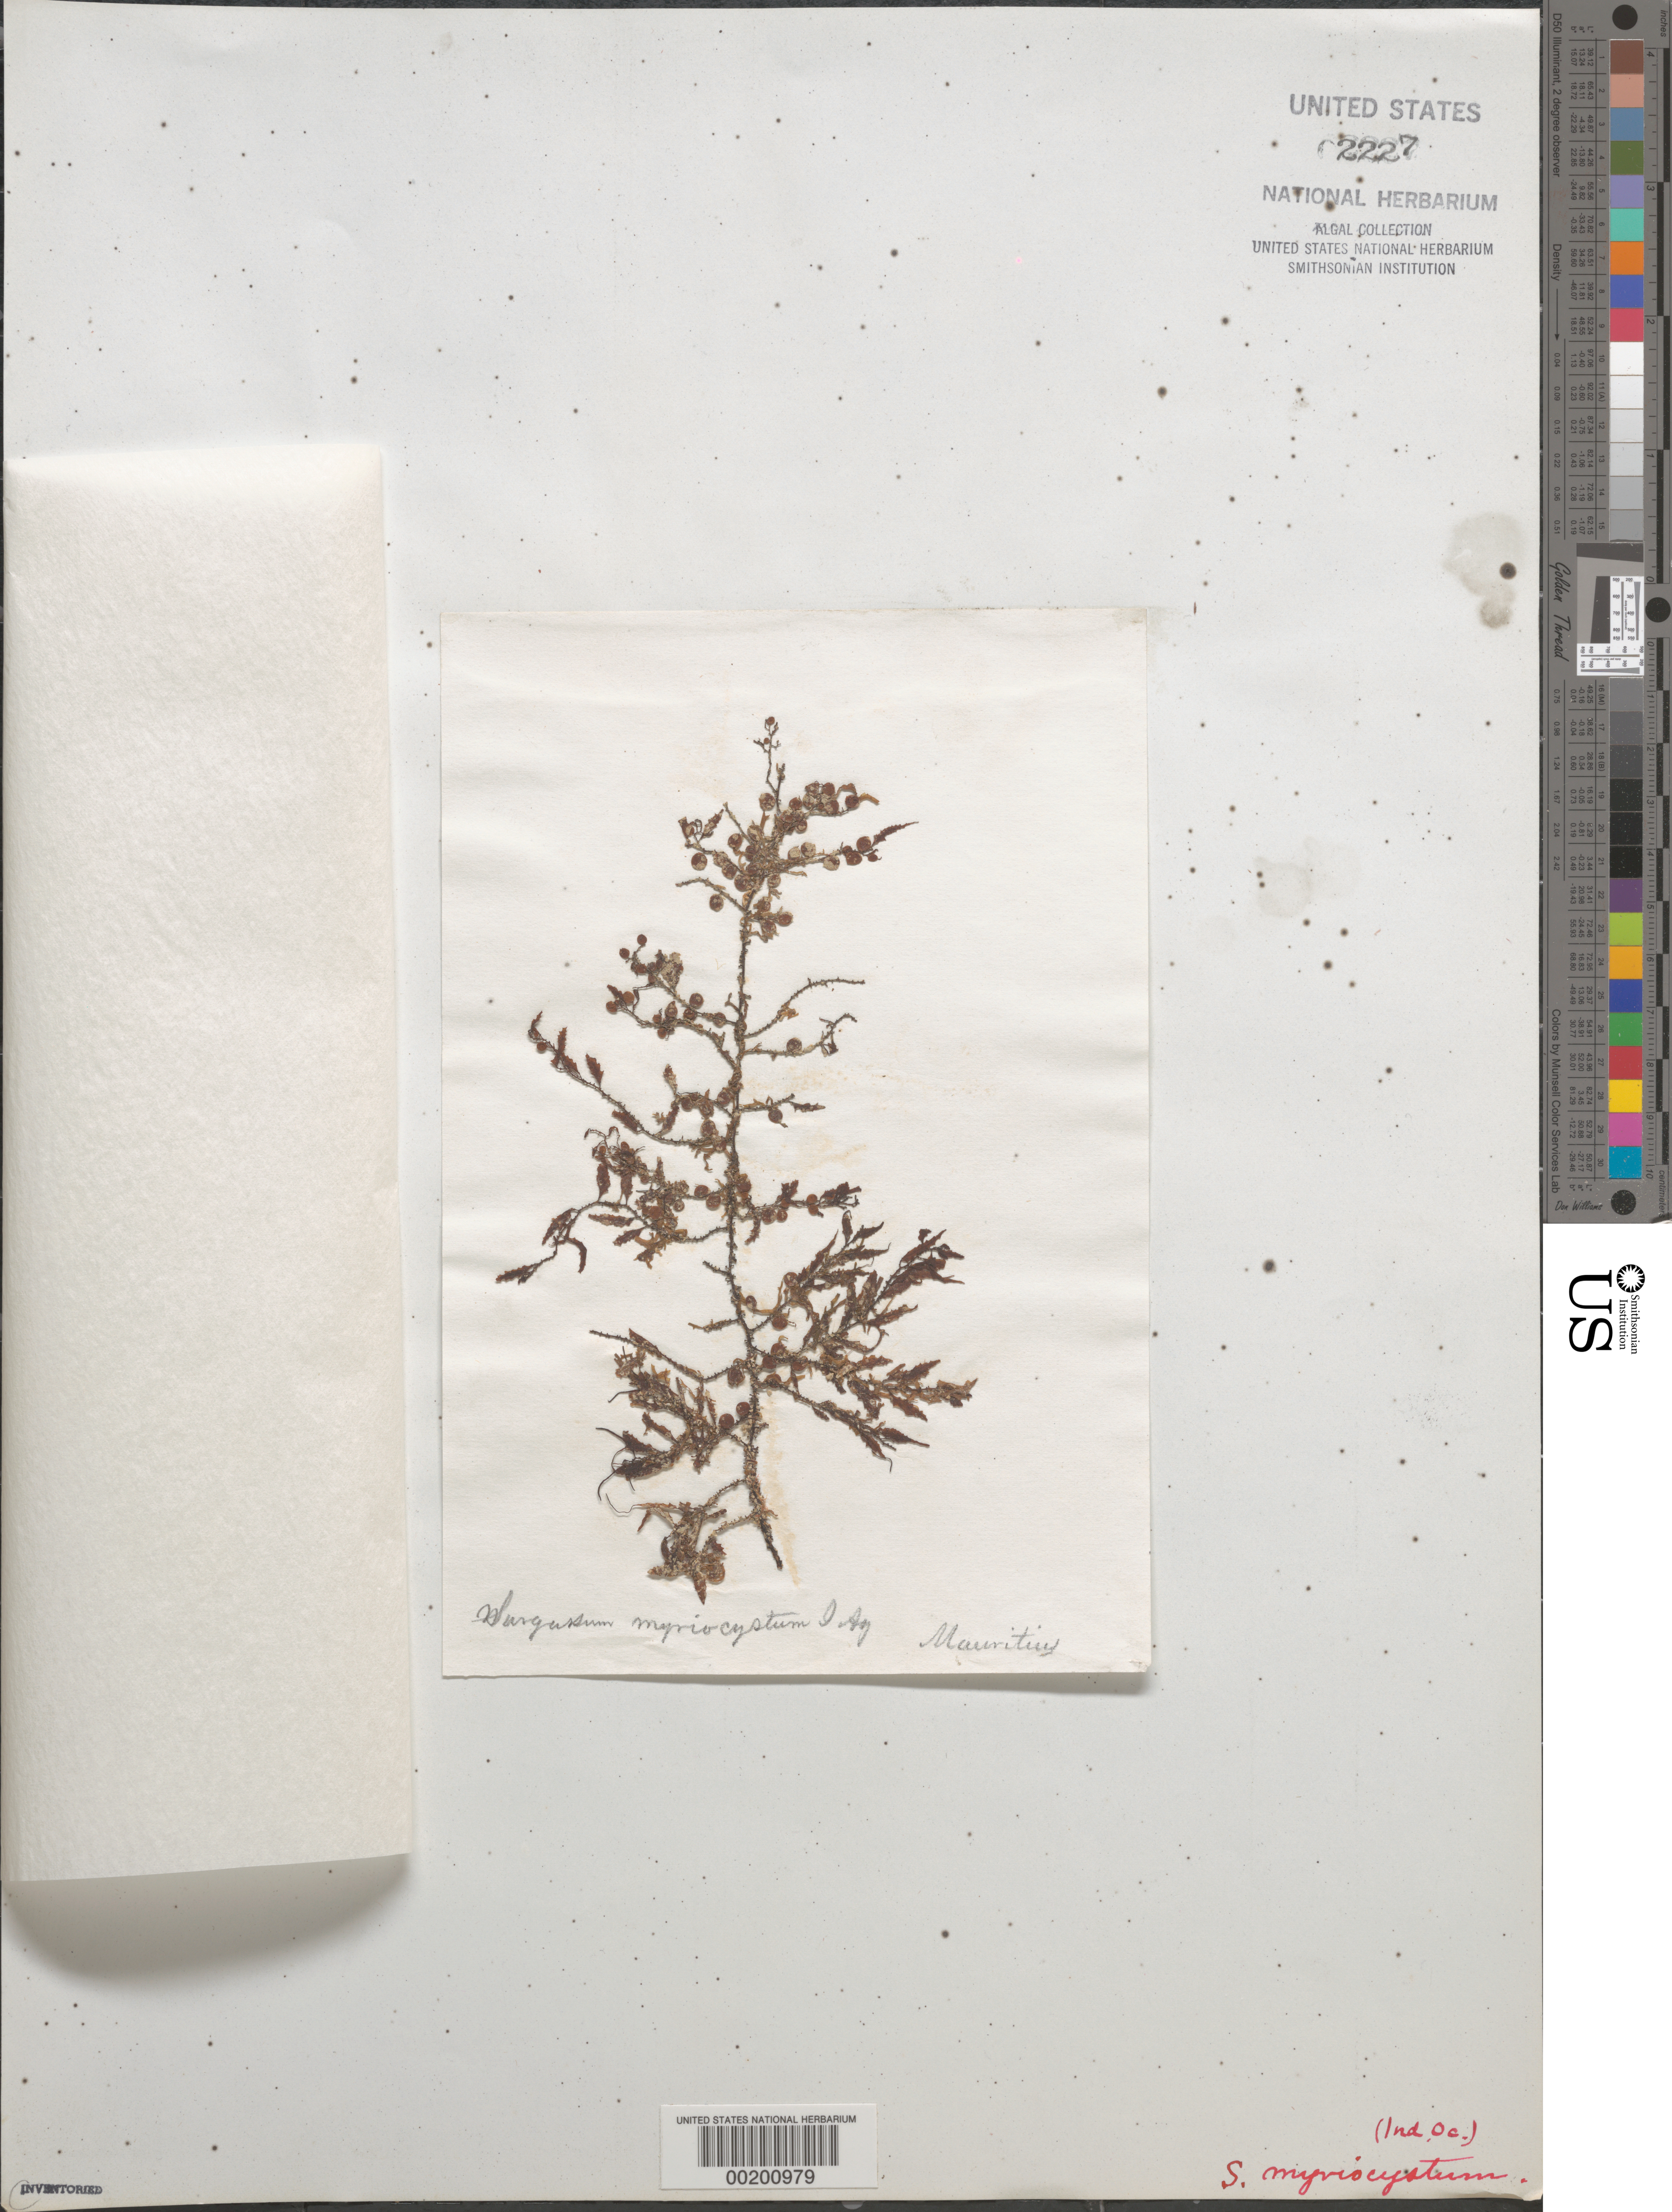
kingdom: Chromista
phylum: Ochrophyta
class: Phaeophyceae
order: Fucales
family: Sargassaceae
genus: Sargassum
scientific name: Sargassum polycystum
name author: C. Agardh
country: Mauritius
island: Mauritius Island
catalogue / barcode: US 2227